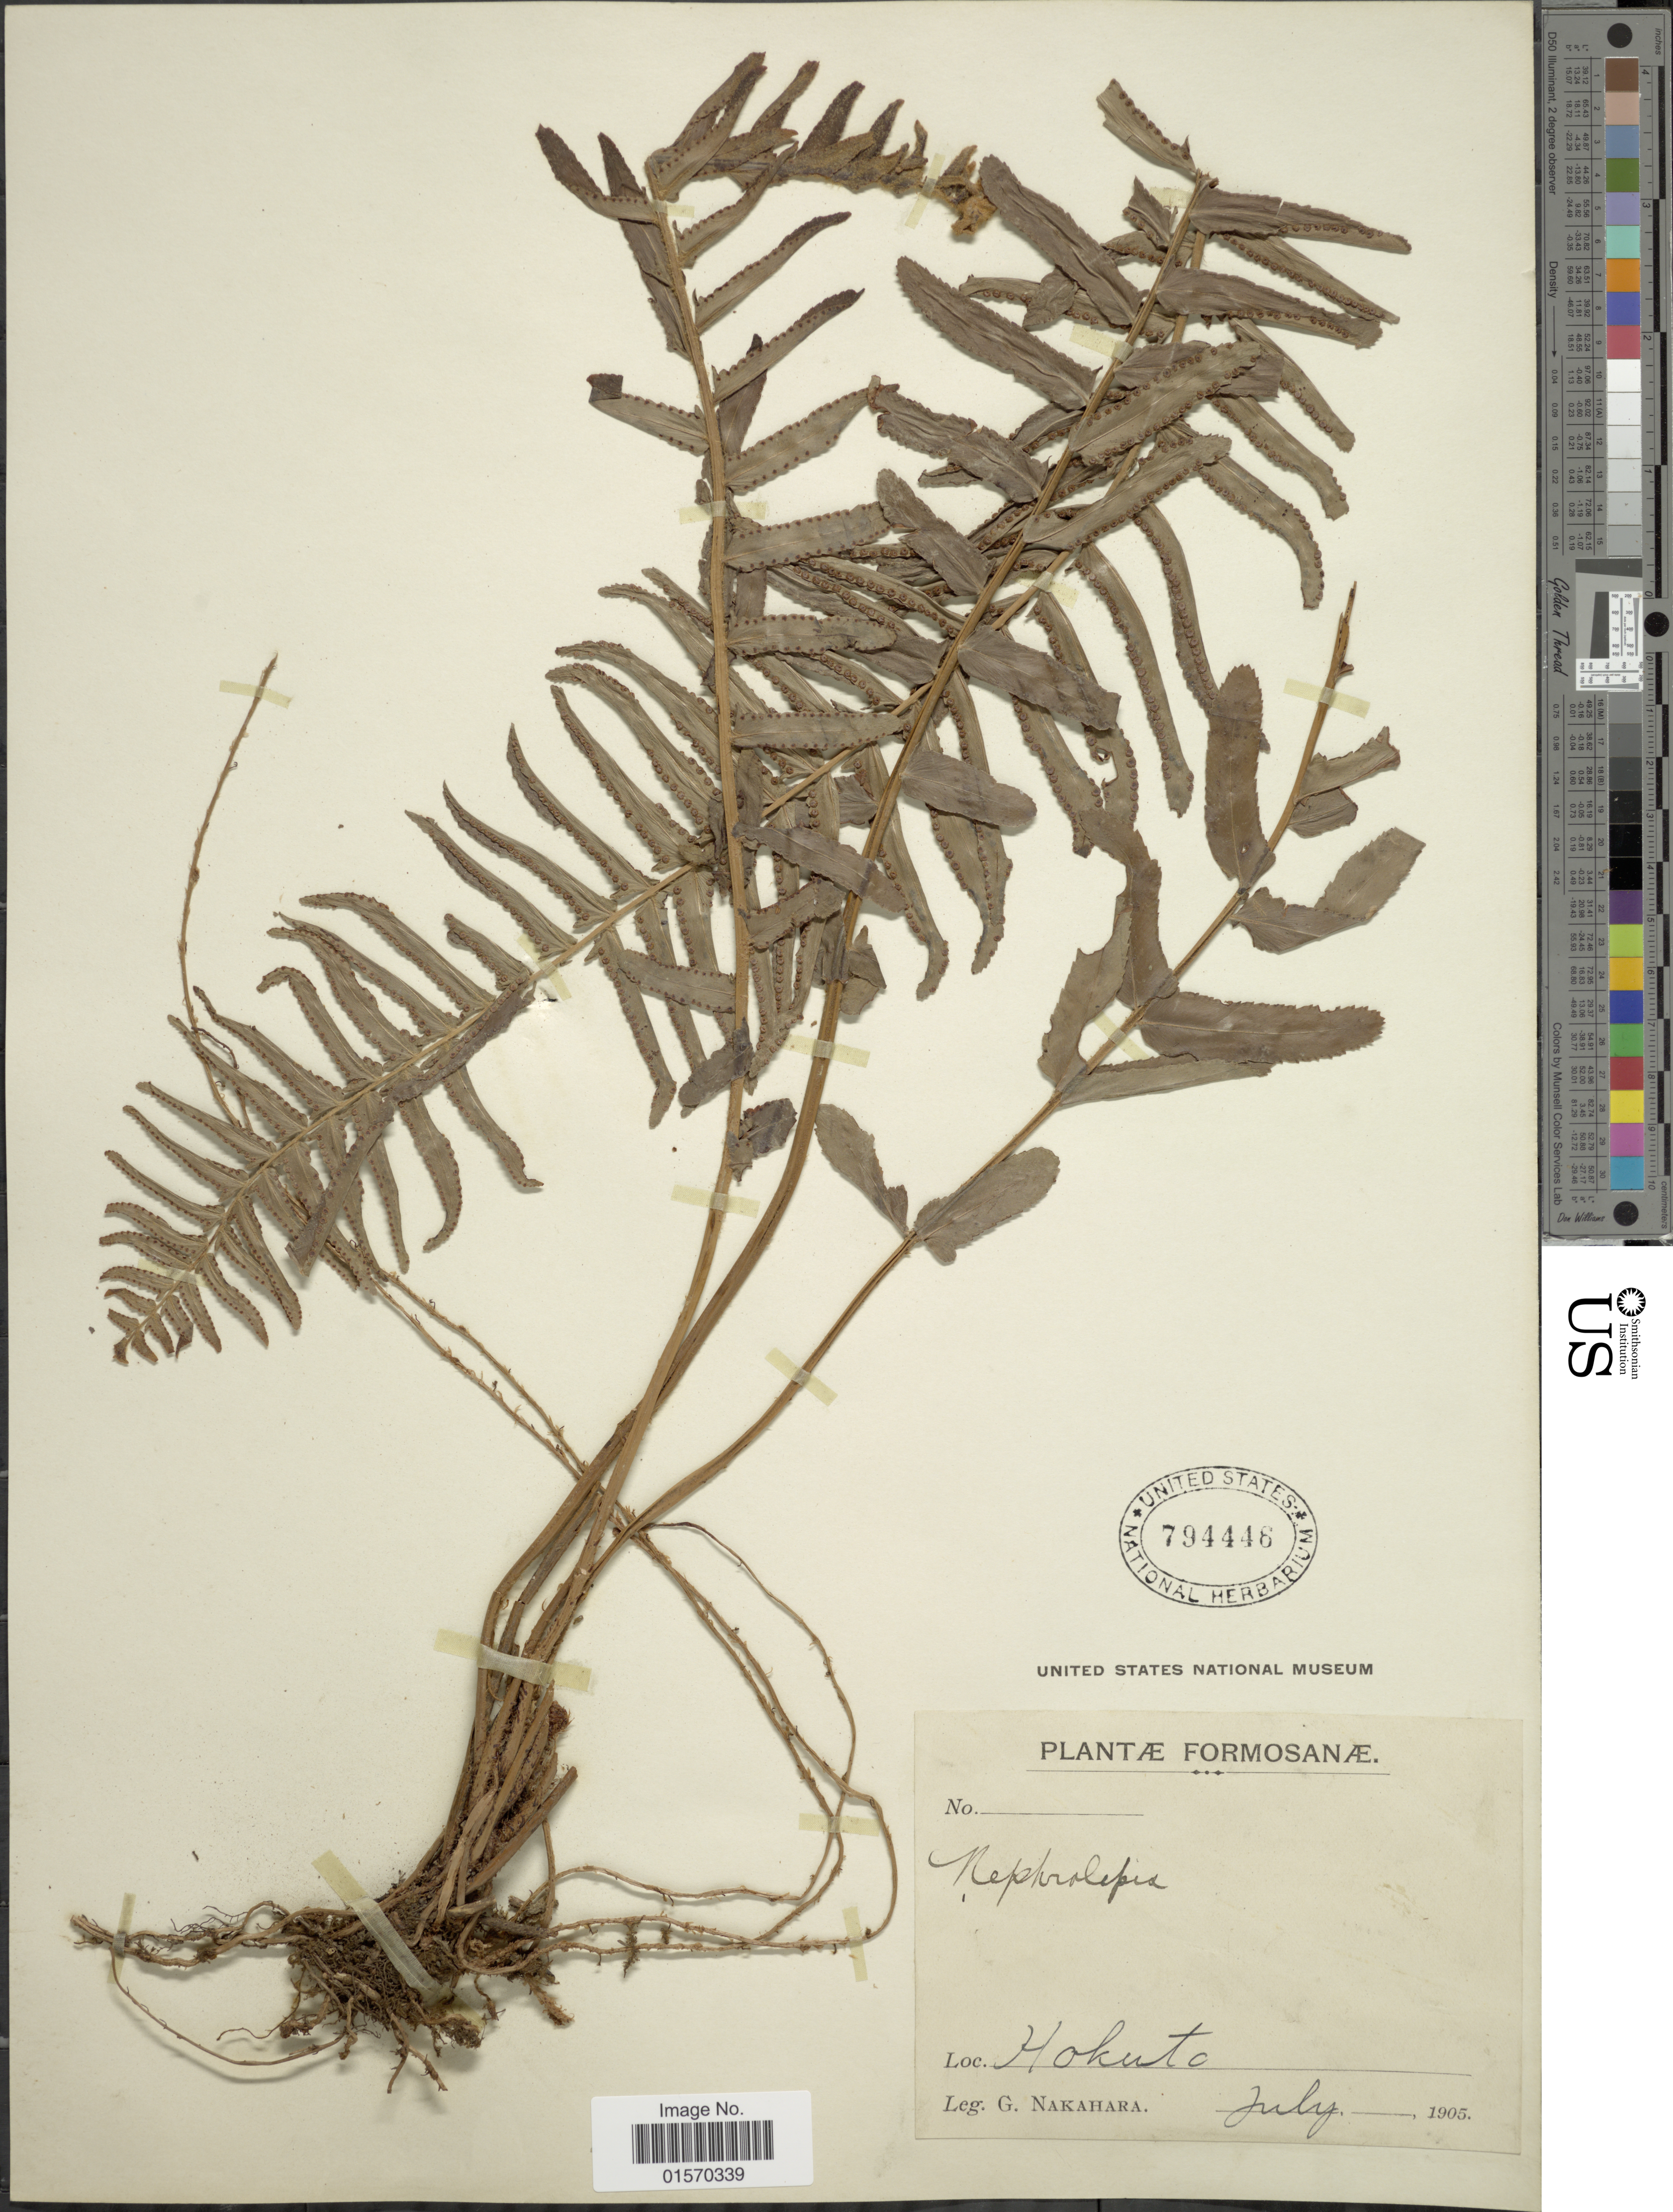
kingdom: Plantae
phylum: Tracheophyta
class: Polypodiopsida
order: Polypodiales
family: Nephrolepidaceae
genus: Nephrolepis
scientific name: Nephrolepis multiflora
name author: (Roxb.) F.M. Jarrett ex C.V. Morton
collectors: G. Nakahara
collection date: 1905-07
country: Taiwan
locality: Hokuto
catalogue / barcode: US 794446